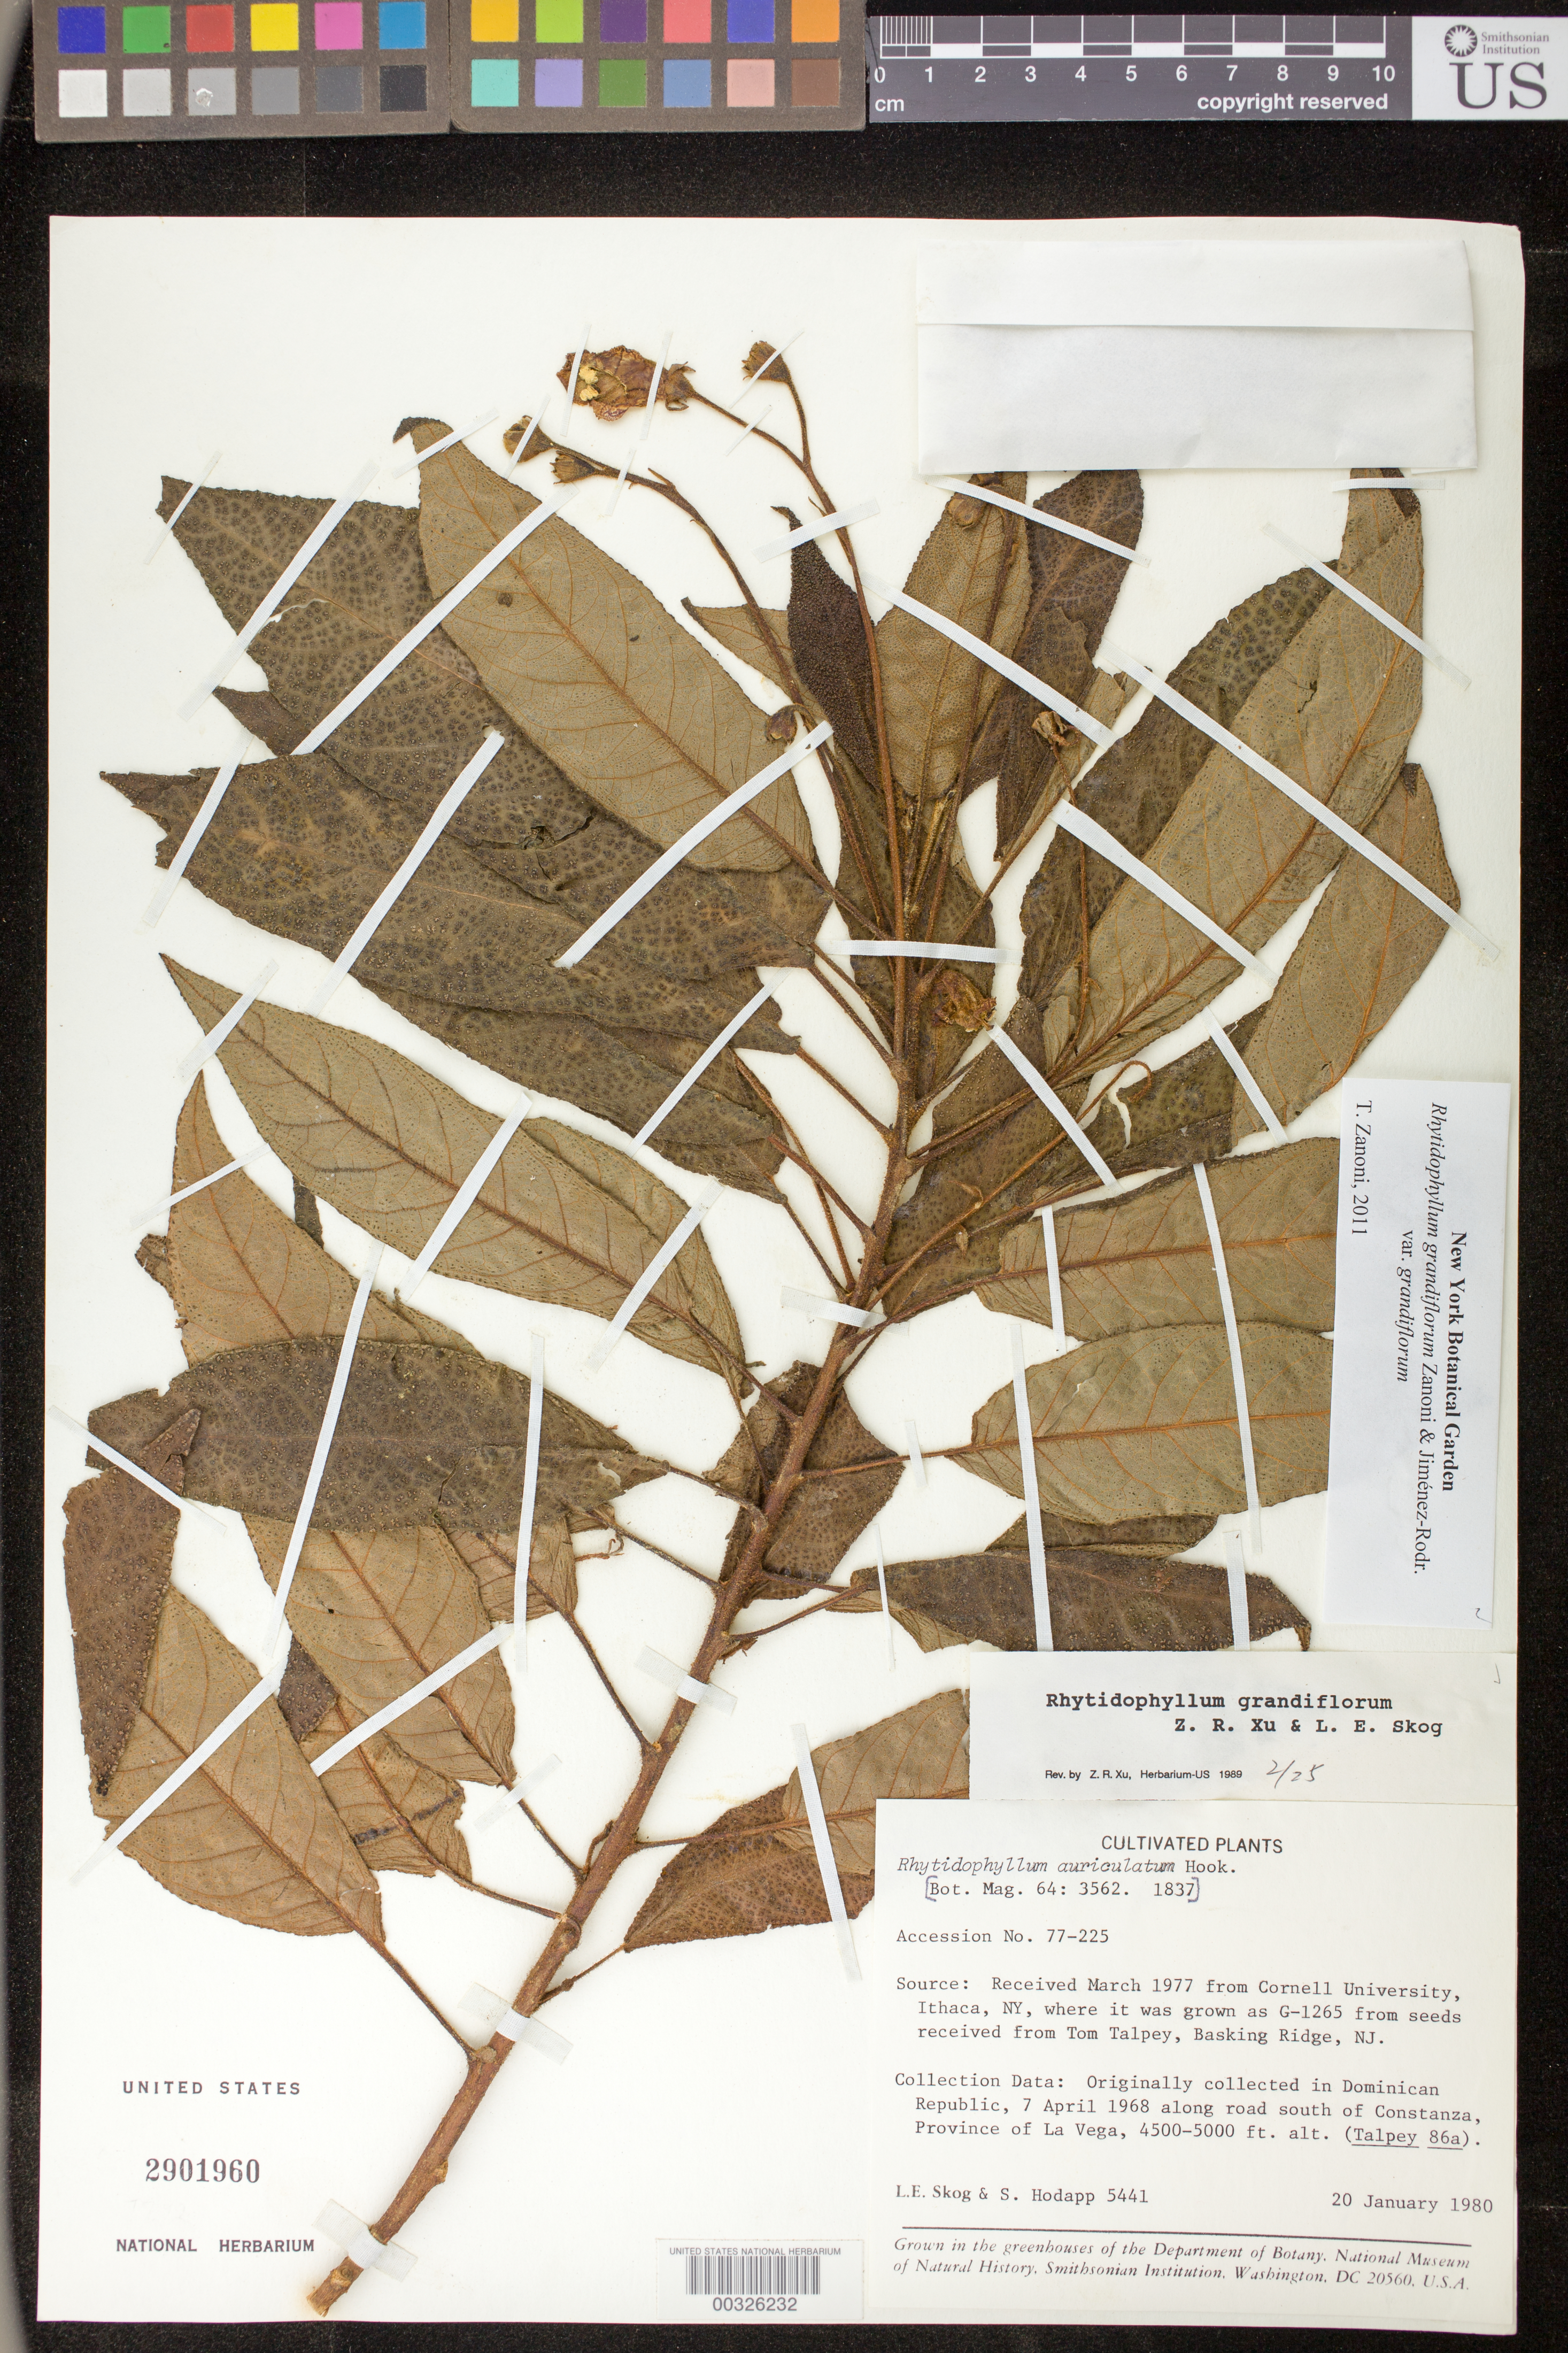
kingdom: Plantae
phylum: Tracheophyta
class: Magnoliopsida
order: Lamiales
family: Gesneriaceae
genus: Rhytidophyllum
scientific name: Rhytidophyllum grandiflorum var. grandiflorum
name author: Z.R. Xu & L.E. Skog ex Zanoni & Jiménez Rodr.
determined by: Zanoni, T. A., (NY), New York Botanical Garden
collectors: L. E. Skog & S. Hodapp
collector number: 5441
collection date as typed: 20 Jan 1980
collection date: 1980-01-20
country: Dominican Republic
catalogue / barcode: US 2901960